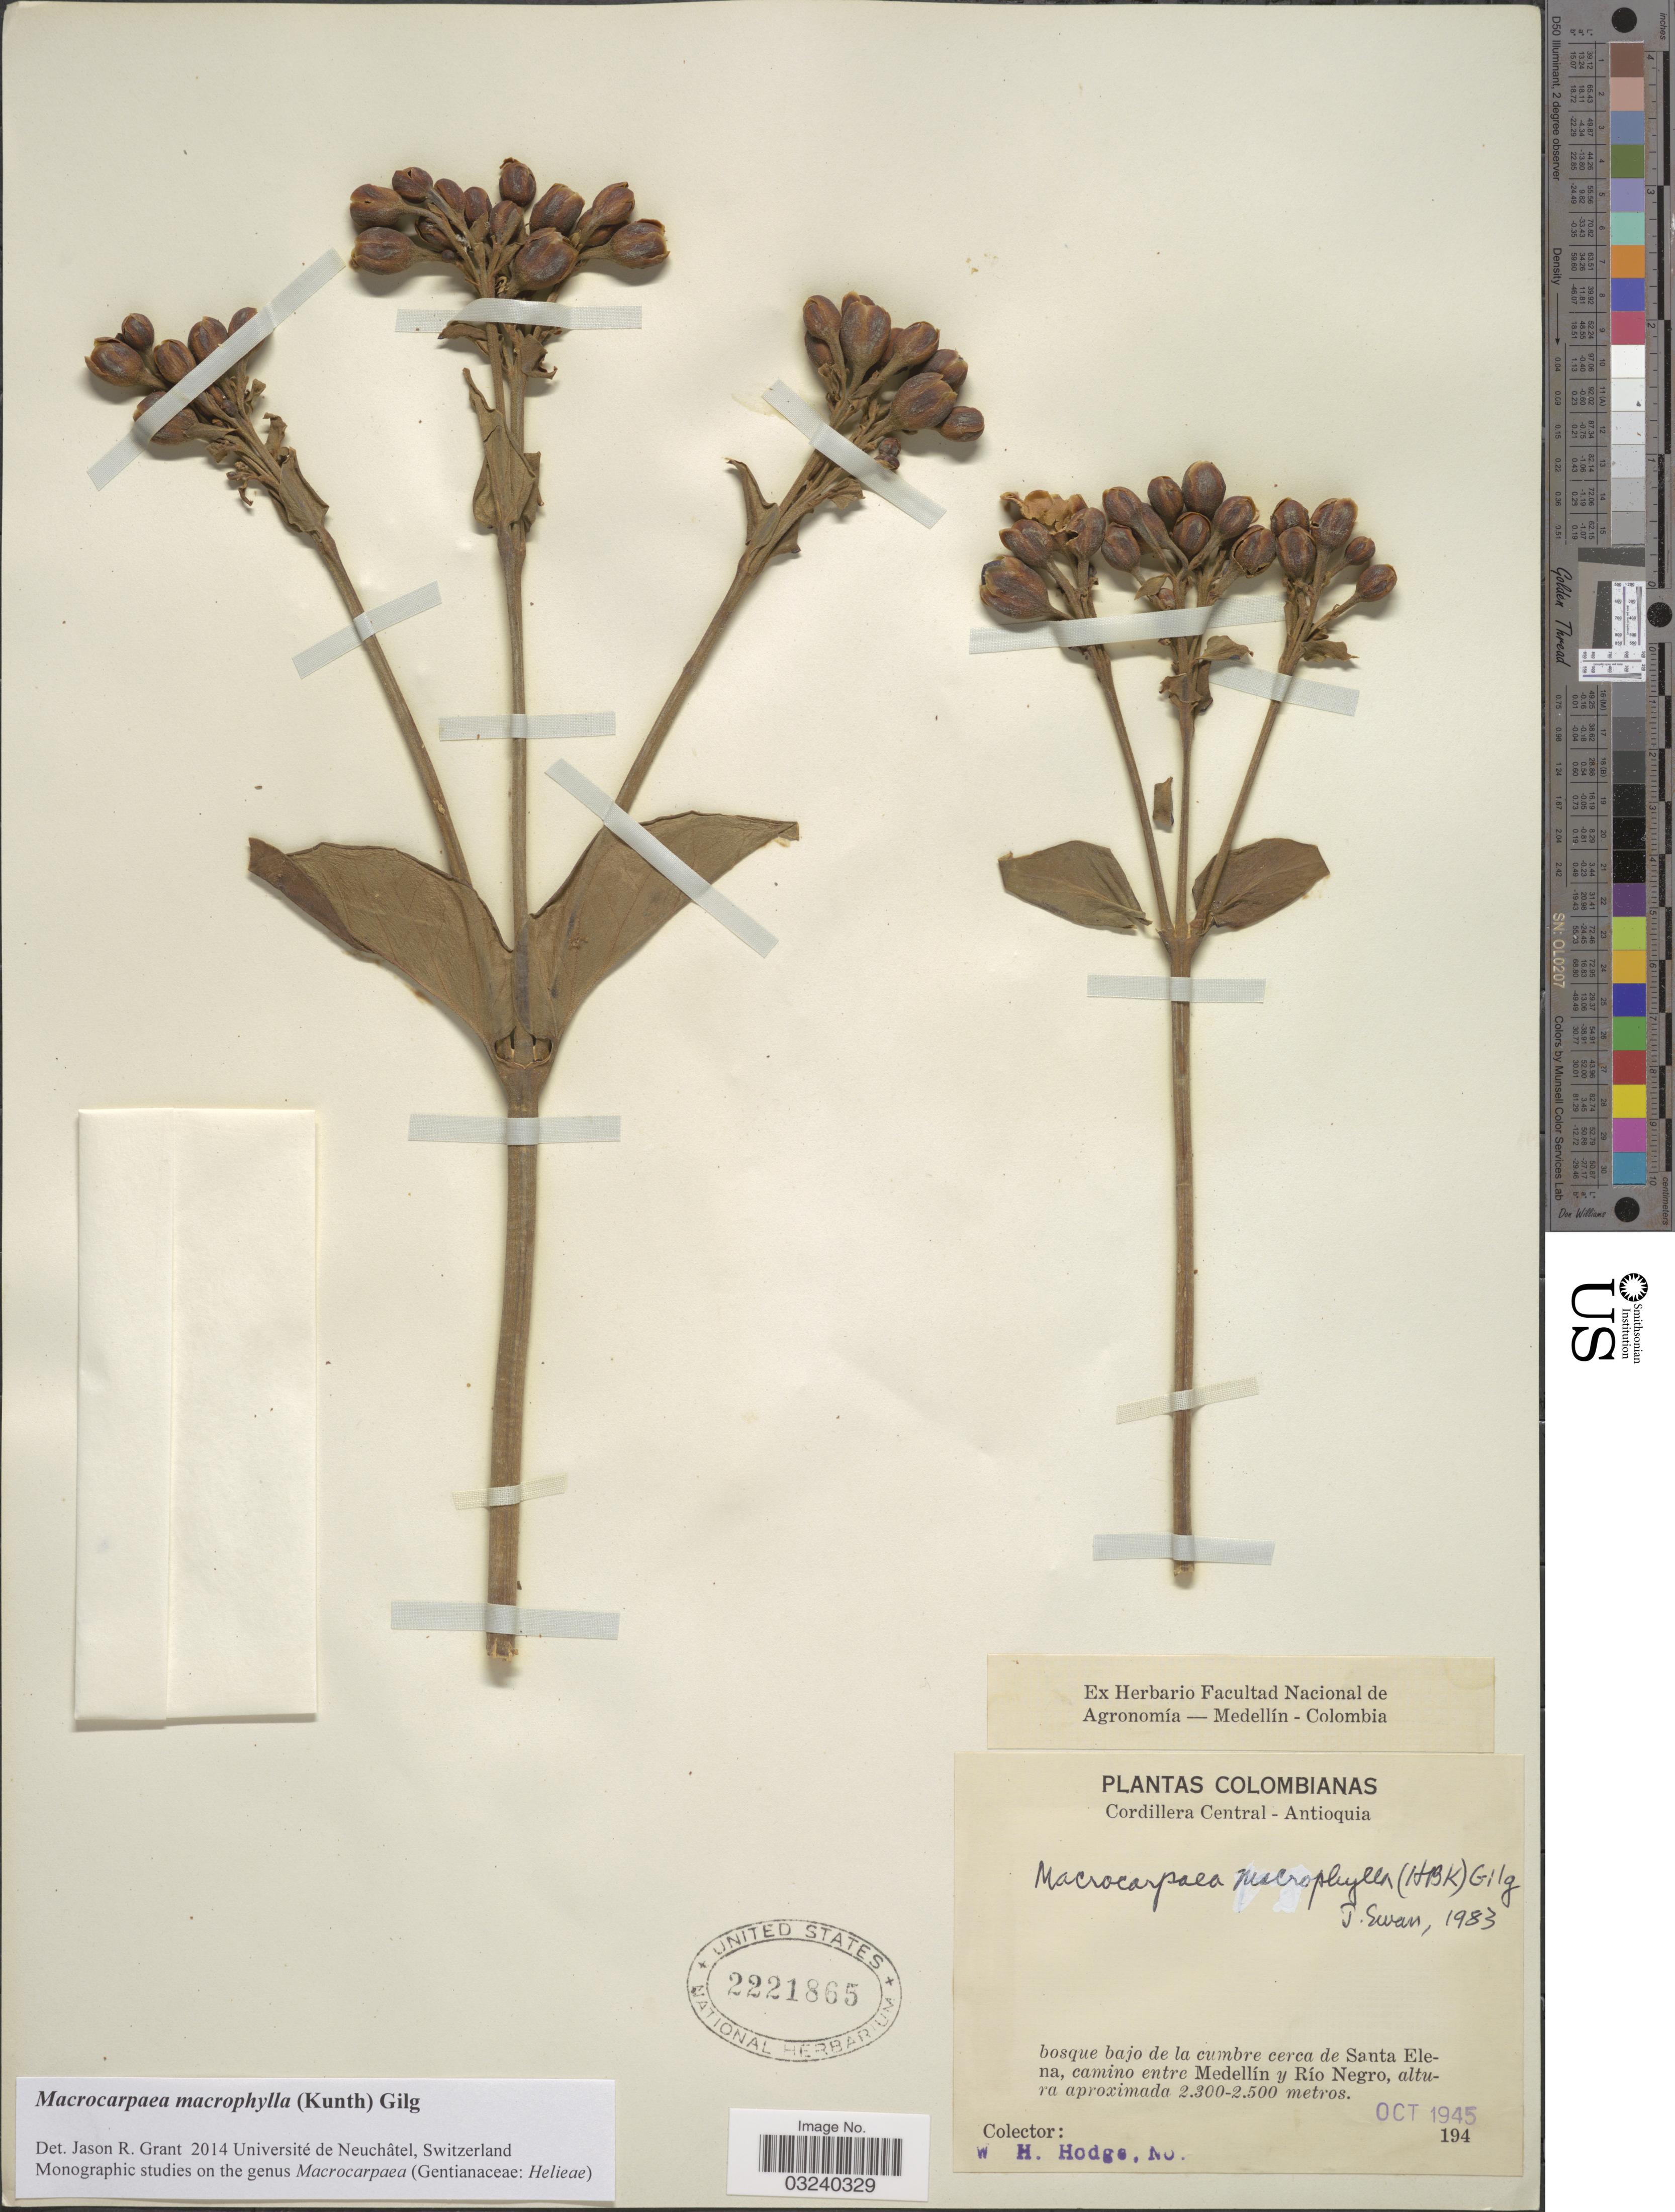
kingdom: Plantae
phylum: Tracheophyta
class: Magnoliopsida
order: Gentianales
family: Gentianaceae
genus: Macrocarpaea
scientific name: Macrocarpaea macrophylla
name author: (Kunth) Gilg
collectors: W. Hodge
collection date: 1945-10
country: Colombia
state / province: Antioquia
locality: Cordillera Central. Bosque bajo de la cumbre cerca de Santa Elena, camino entre Medellín y Río Negro.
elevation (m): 2300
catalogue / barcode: US 2221865